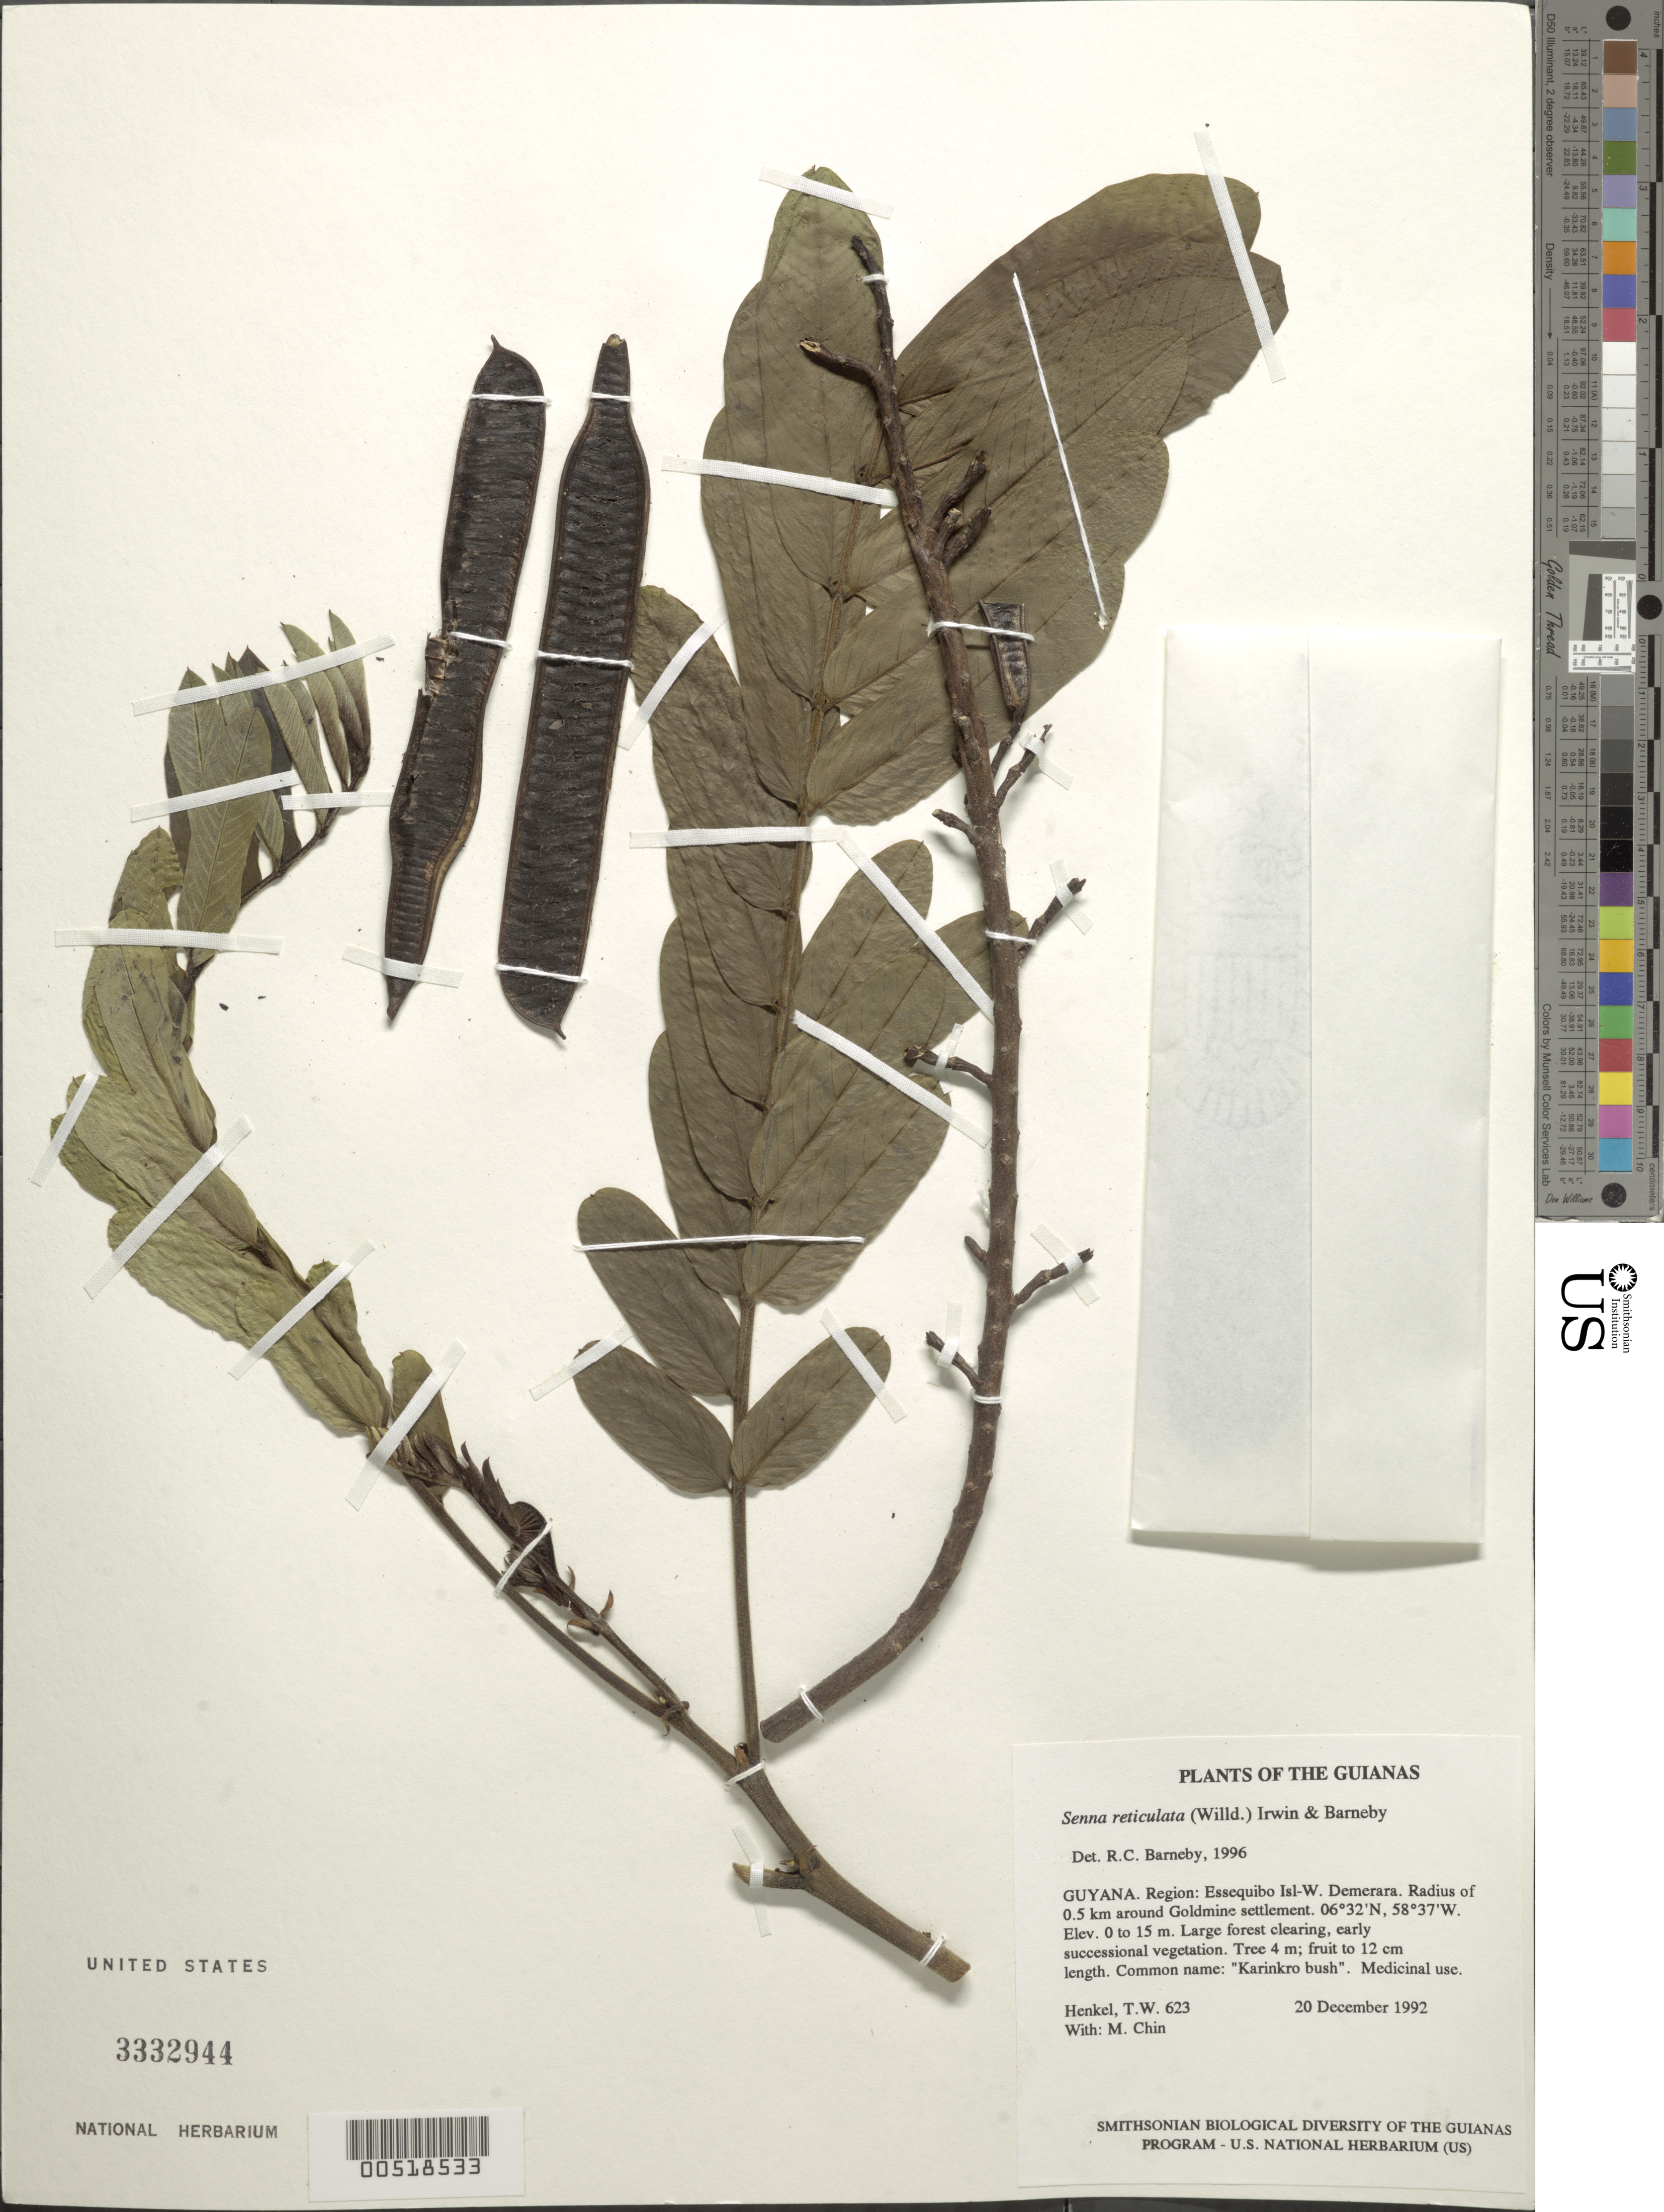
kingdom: Plantae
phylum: Tracheophyta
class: Magnoliopsida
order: Fabales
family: Fabaceae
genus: Senna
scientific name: Senna reticulata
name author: (Willd.) H.S. Irwin & Barneby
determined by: Barneby, Rupert C., (NY)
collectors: T. Henkel & M. Chin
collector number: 623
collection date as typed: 20 December 1992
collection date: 1992-12-20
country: Guyana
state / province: Essequibo Isl-W. Demerara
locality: Radius of 0.5 km around Goldmine settlement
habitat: Large forest clearing, early successional vegetation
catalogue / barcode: US 3332944